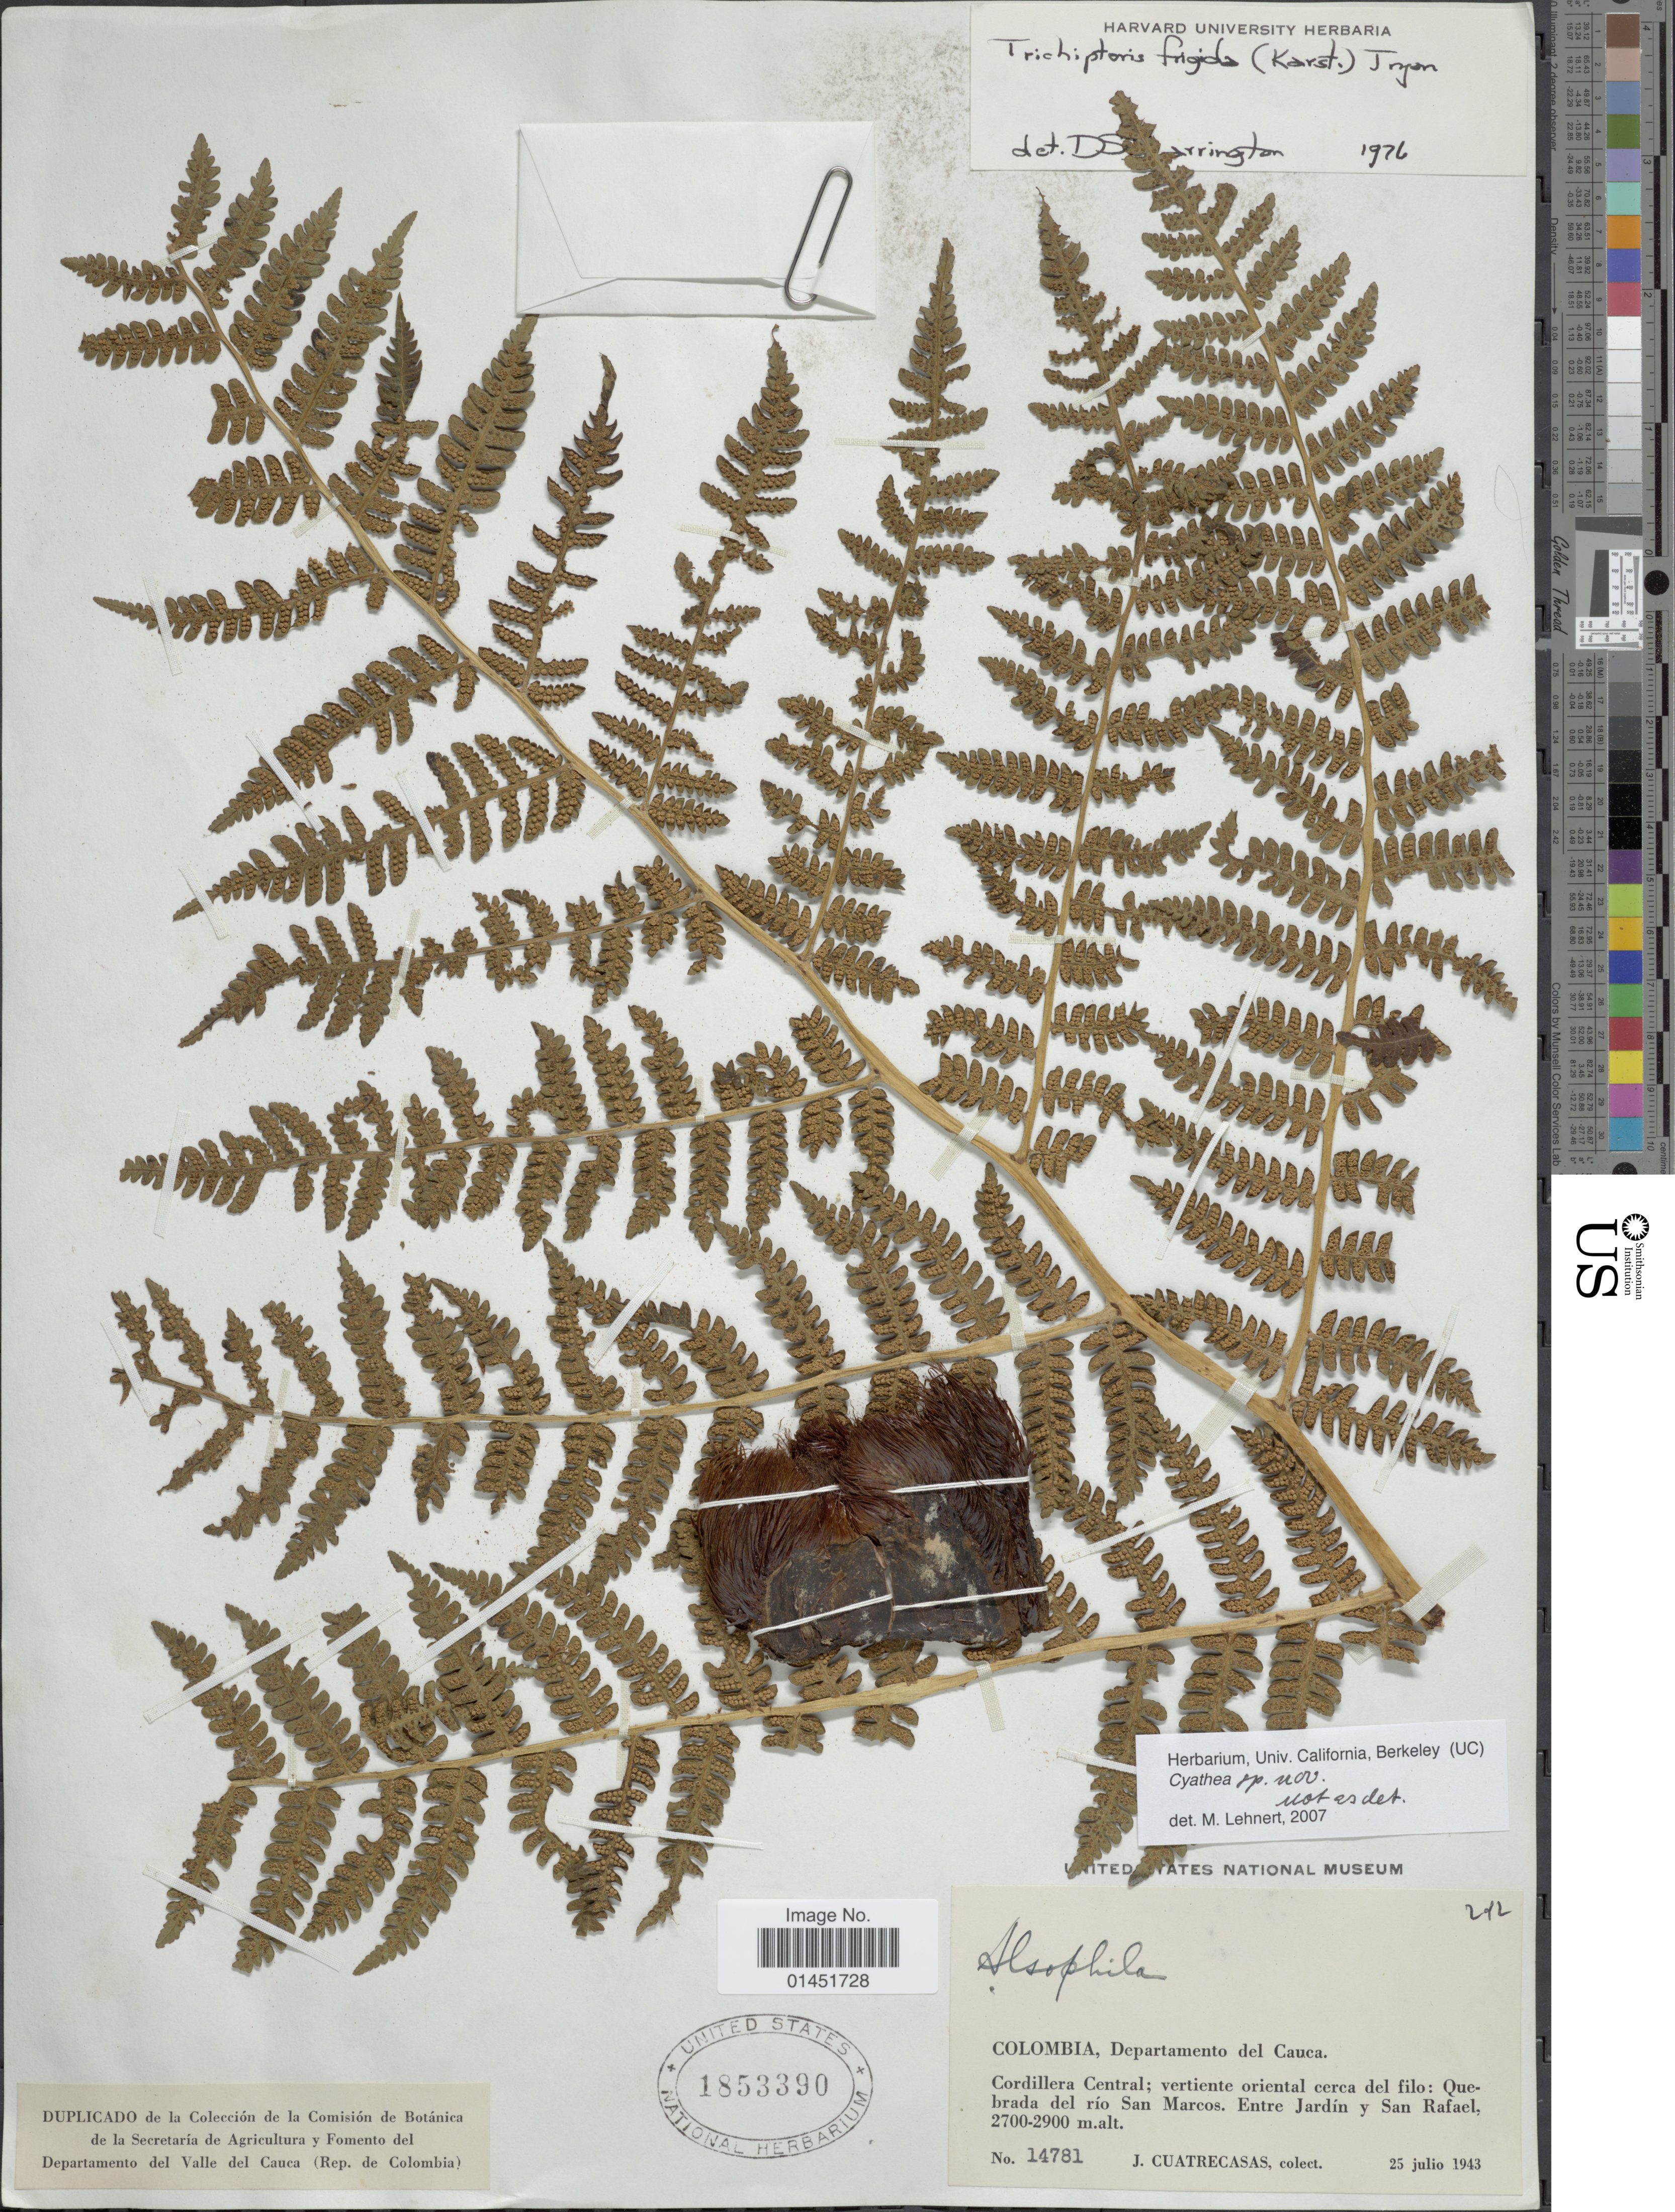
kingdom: Plantae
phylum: Tracheophyta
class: Polypodiopsida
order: Cyatheales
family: Cyatheaceae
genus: Cyathea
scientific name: Cyathea frigida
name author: (H. Karst.) Domin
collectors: J. Cuatrecasas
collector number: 14781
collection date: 1943-07-25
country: Colombia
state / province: Cauca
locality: Cordillera Central: veriente oriental cerca del filo: Quebrada del rio San Marcos. Entre Jardin y San Rafael.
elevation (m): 2700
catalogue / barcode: US 1853390